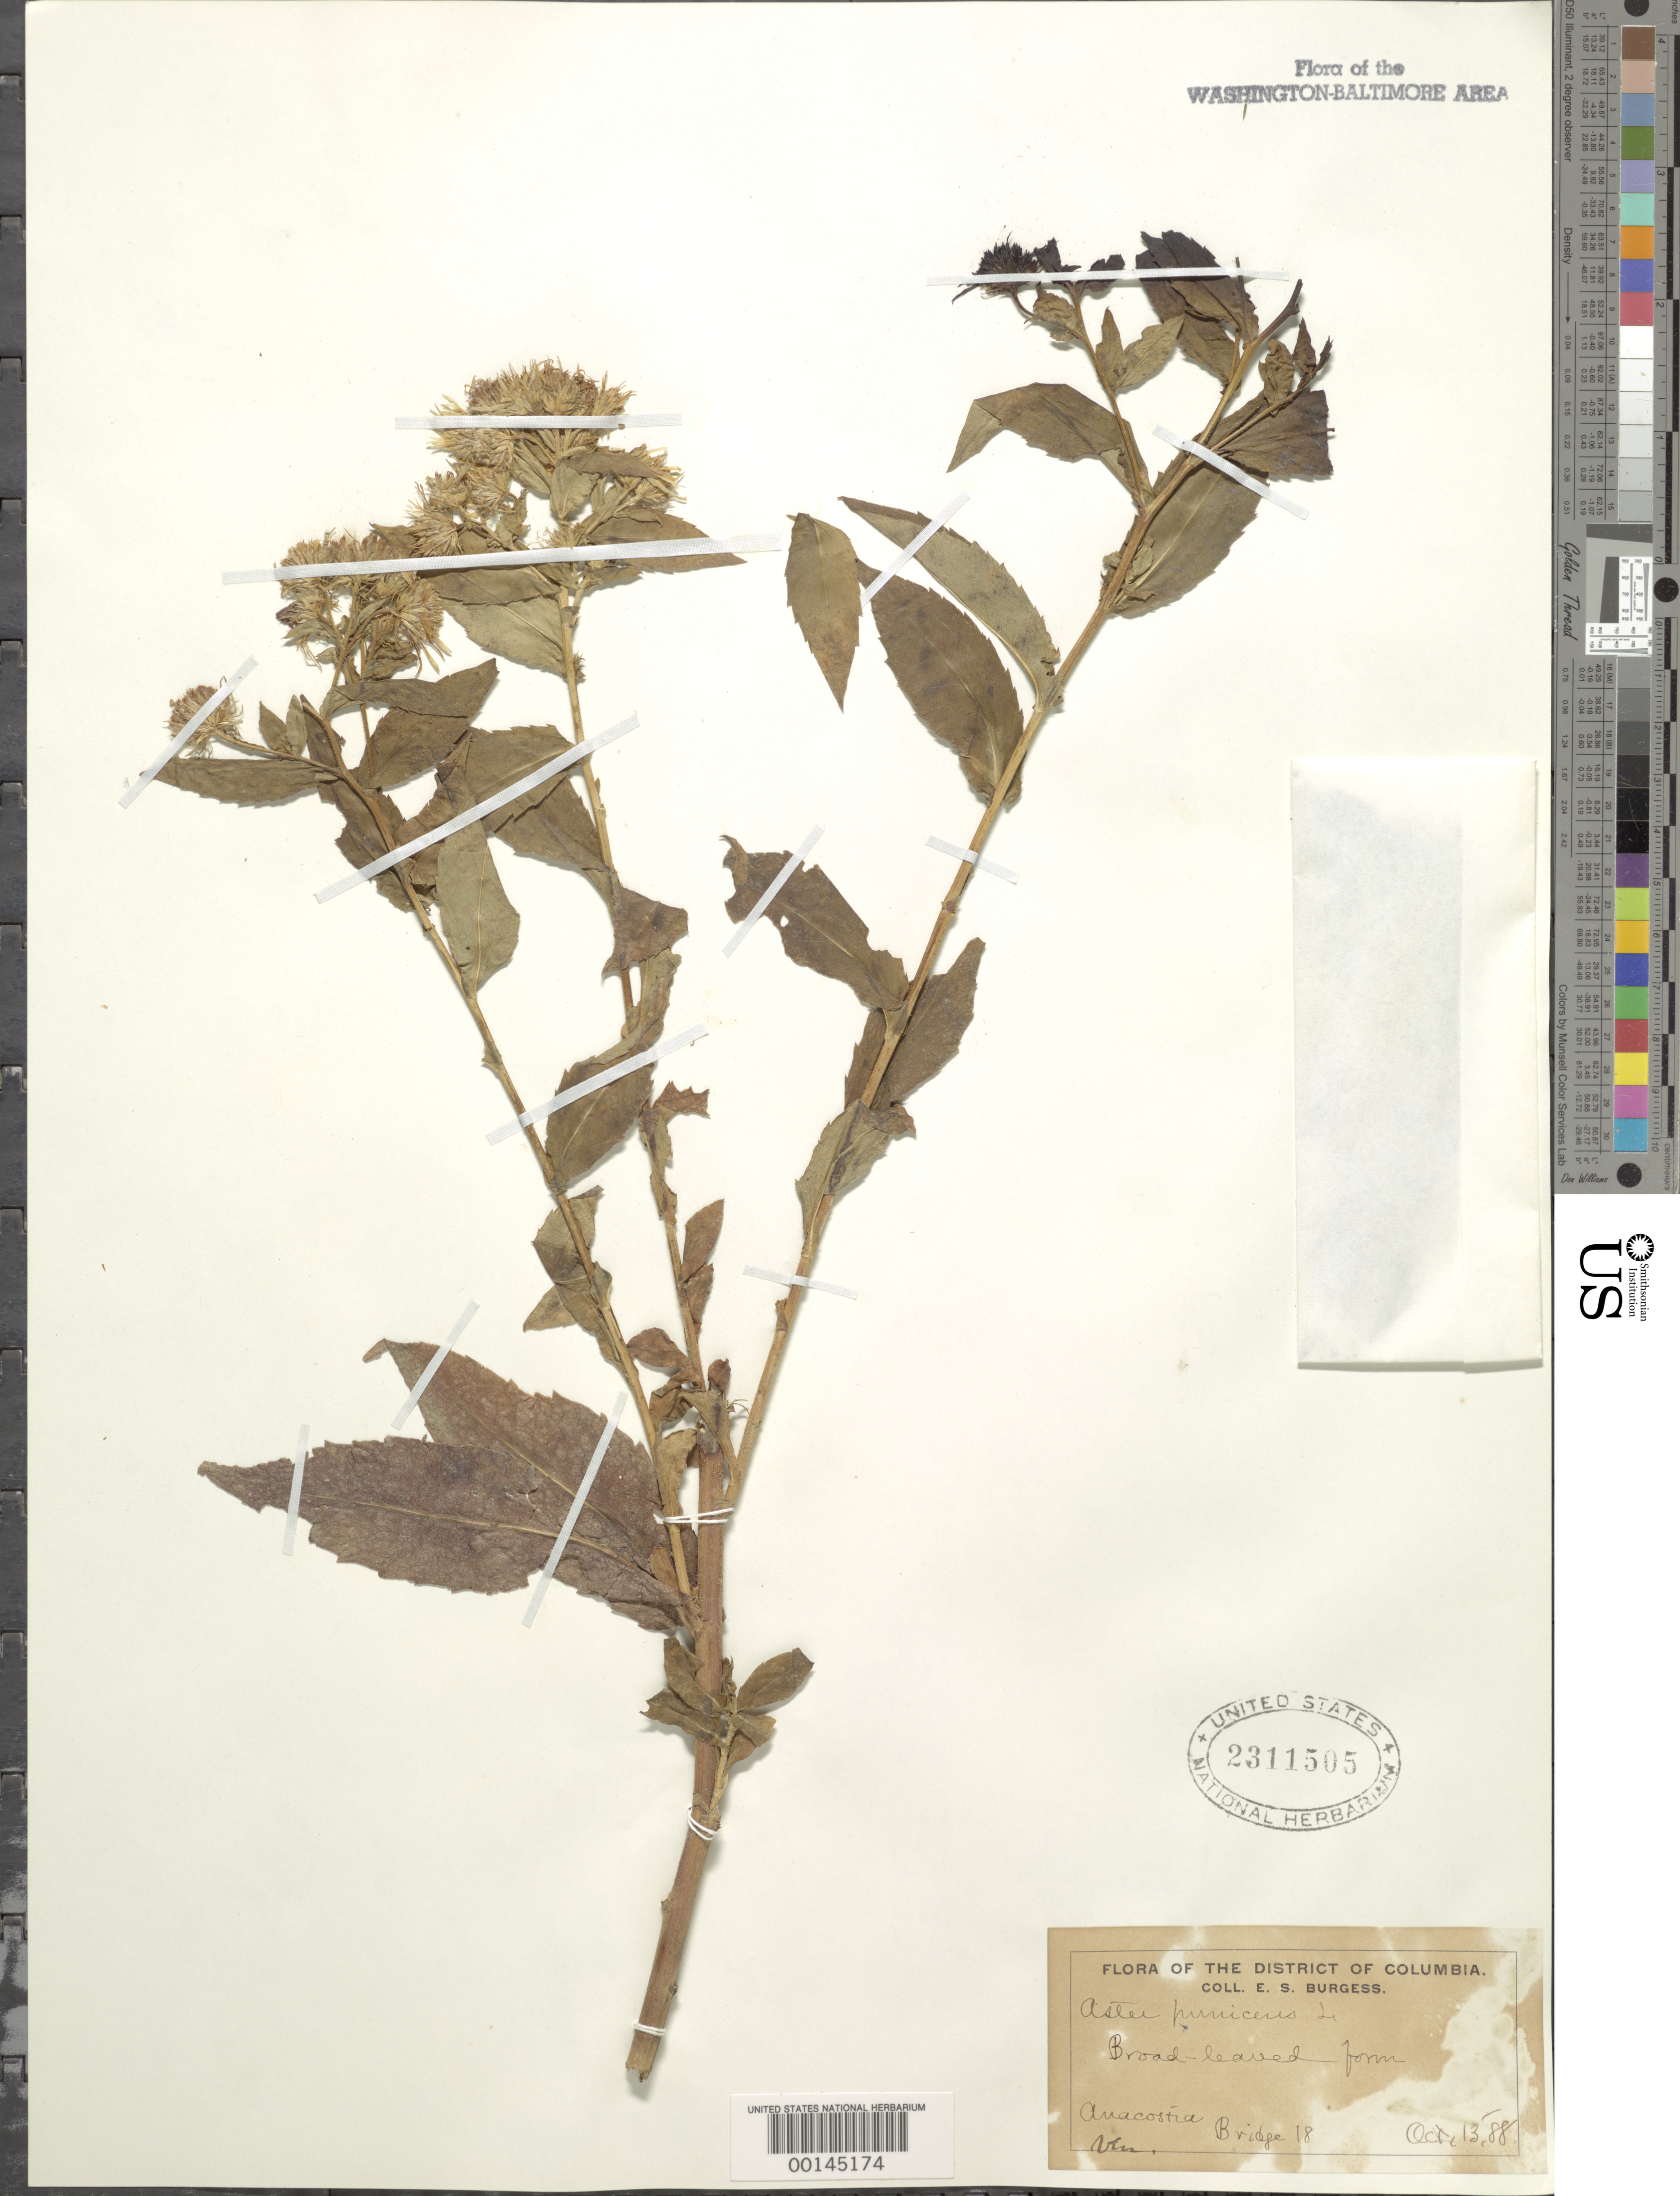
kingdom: Plantae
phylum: Tracheophyta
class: Magnoliopsida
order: Asterales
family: Asteraceae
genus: Symphyotrichum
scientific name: Symphyotrichum puniceum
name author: (L.) Á. Löve & D. Löve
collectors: E. Burgess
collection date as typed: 13 Oct 1888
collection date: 1888-10-13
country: United States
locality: Anacostia Bridge 18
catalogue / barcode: US 2311505